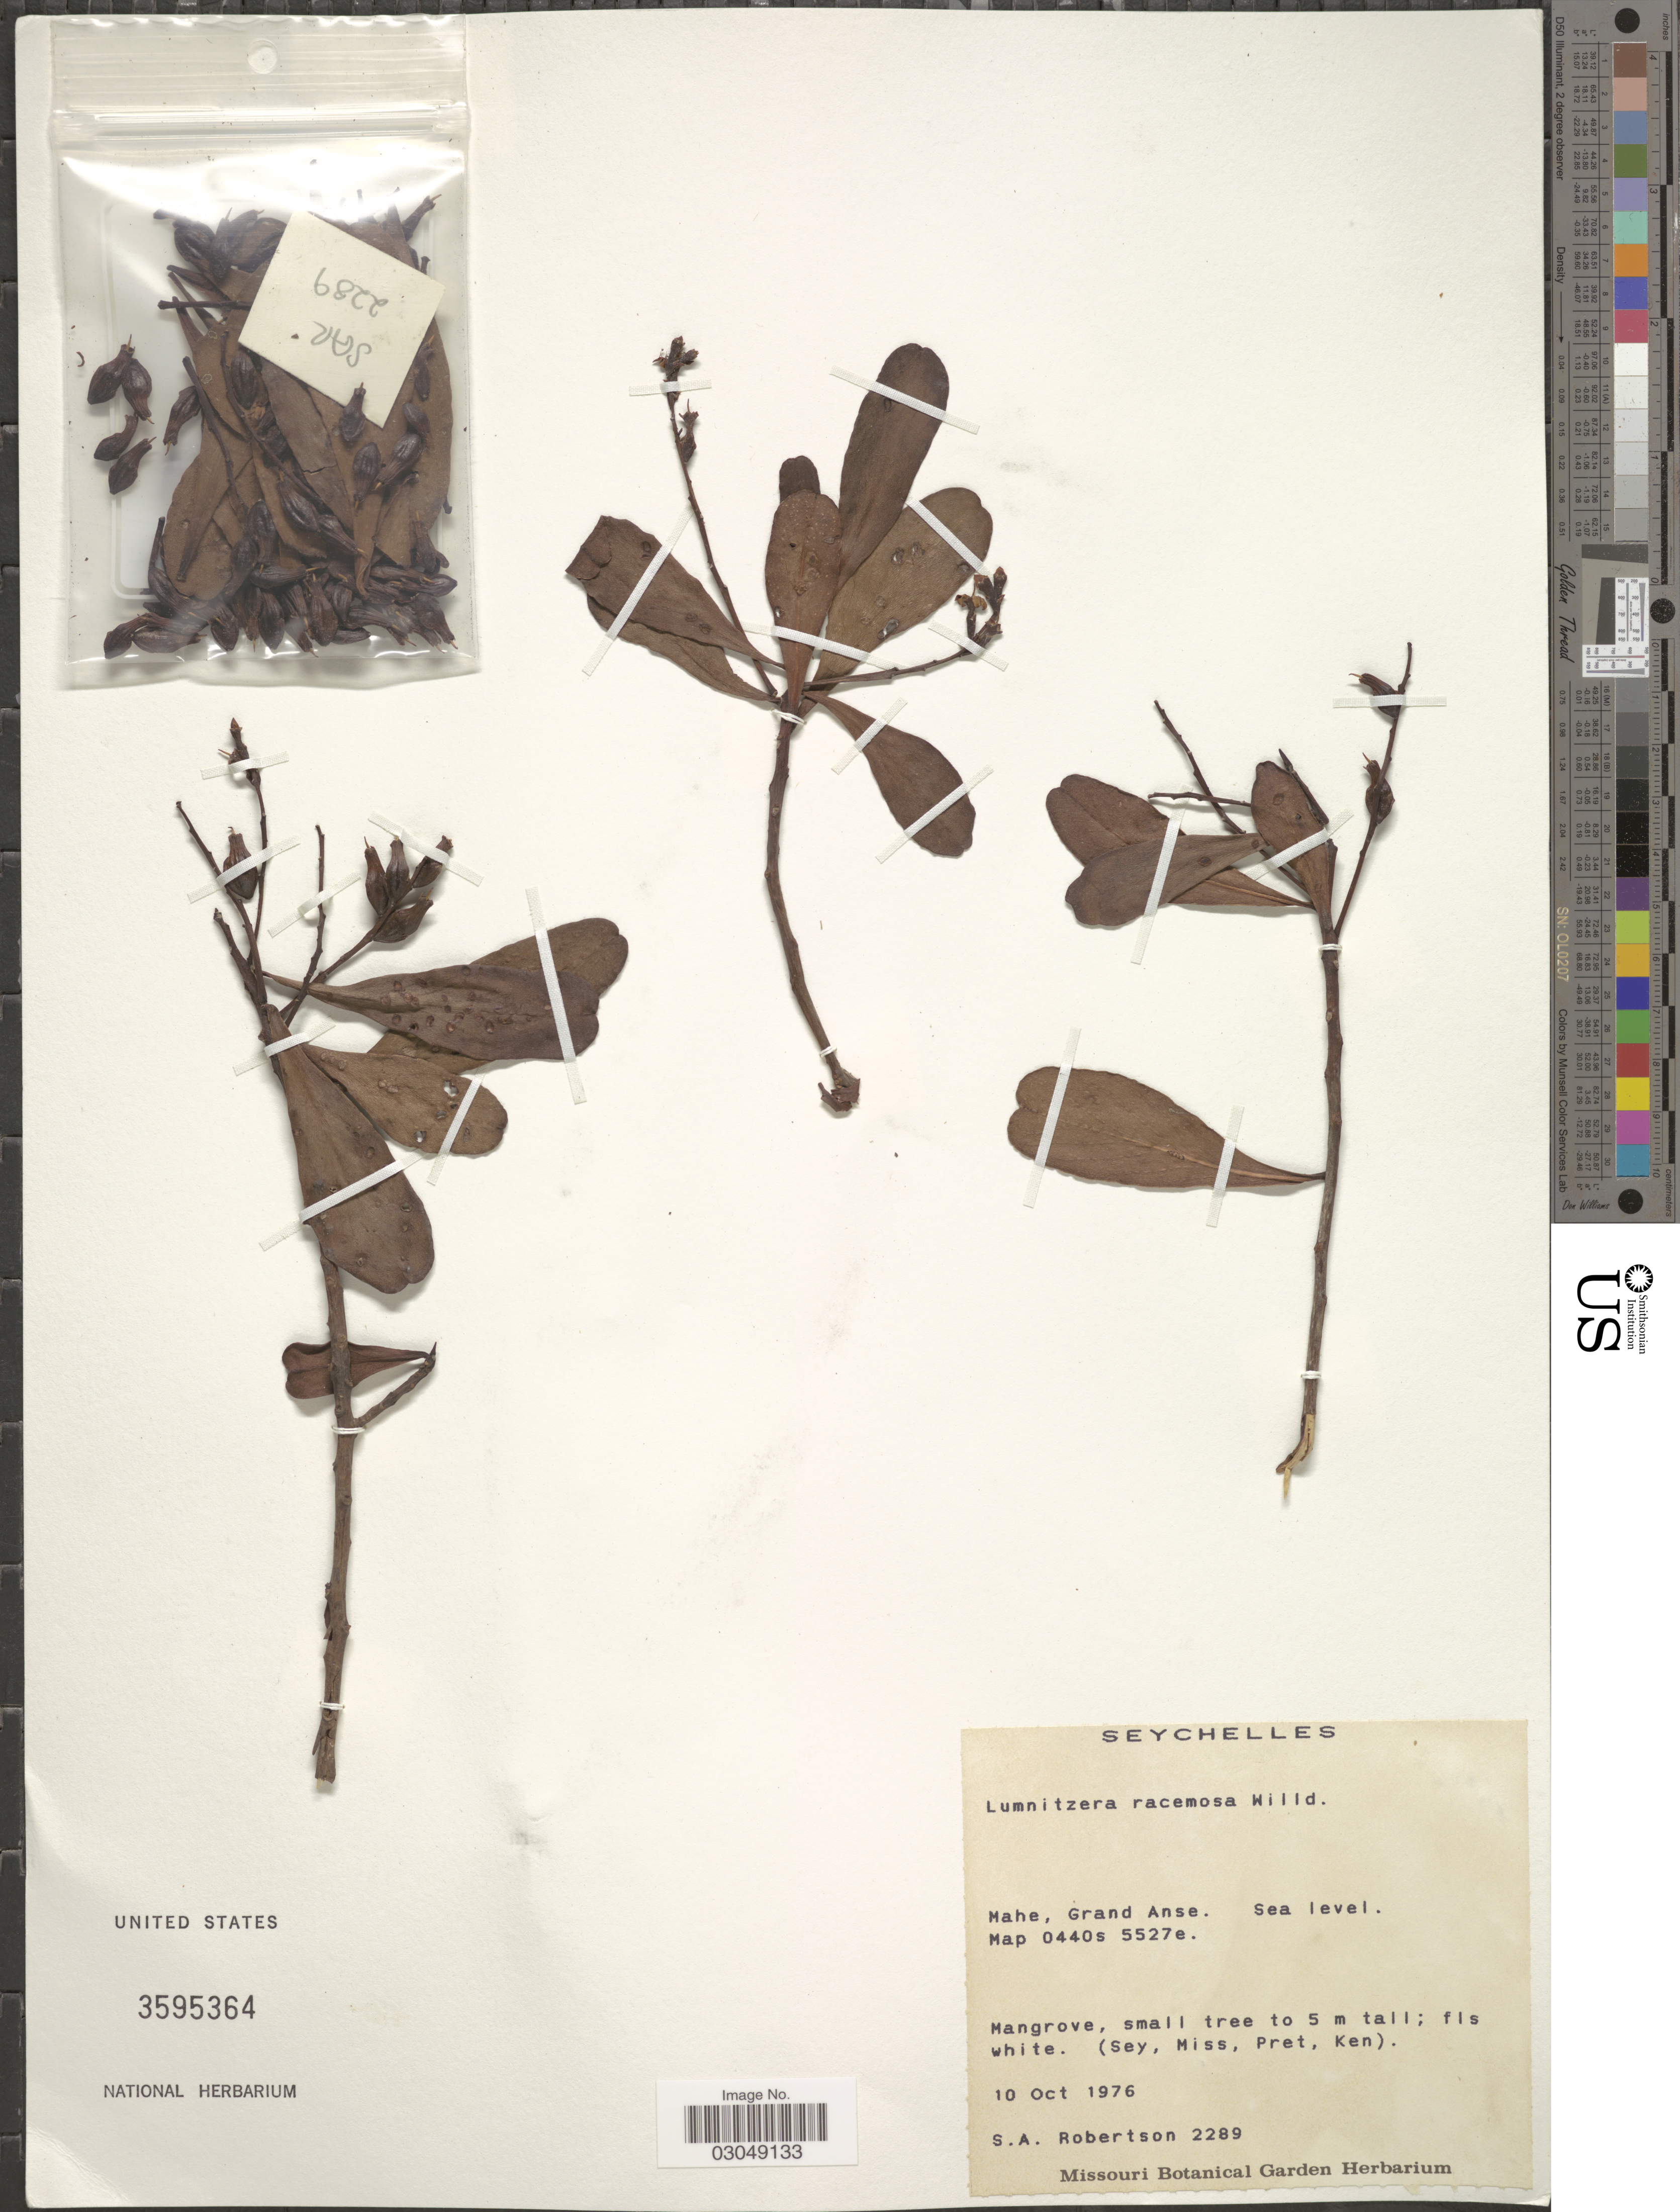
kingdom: Plantae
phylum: Tracheophyta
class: Magnoliopsida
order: Myrtales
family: Combretaceae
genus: Lumnitzera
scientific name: Lumnitzera racemosa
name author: Willd.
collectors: S. A. Robertson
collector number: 2289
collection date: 1976-10-10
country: Seychelles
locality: Mahe, Grand Anse.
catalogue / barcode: US 3595364